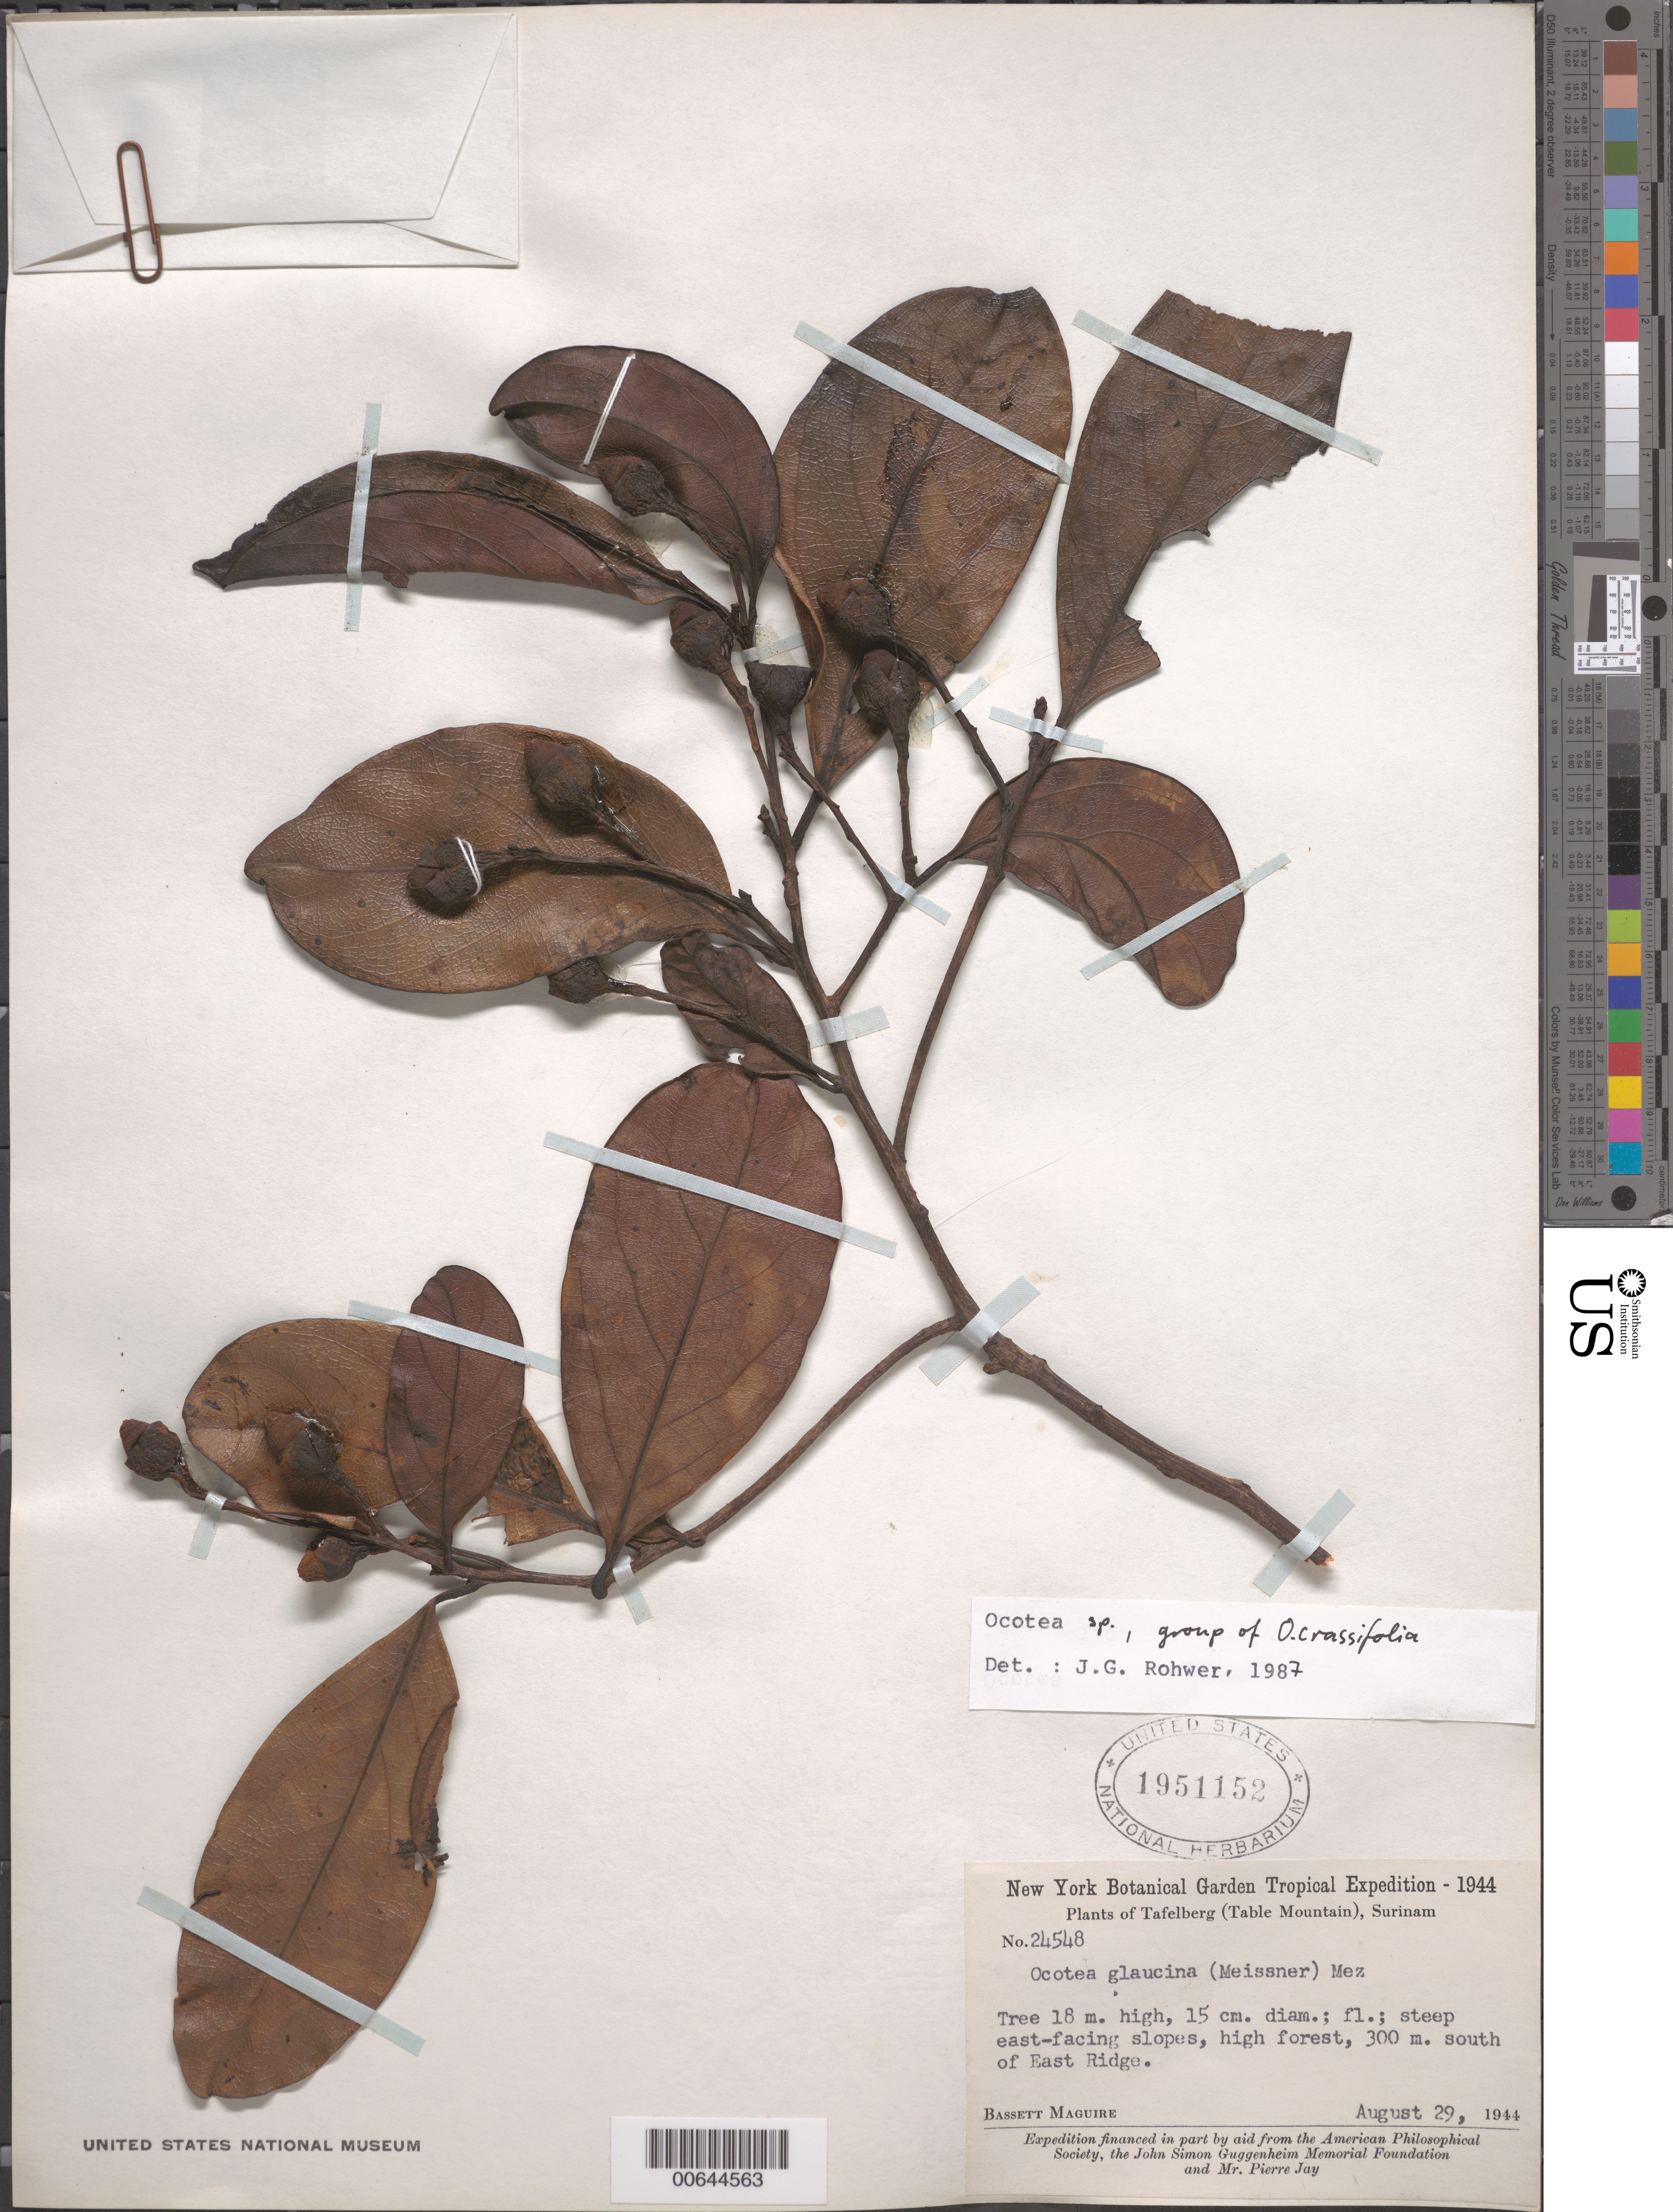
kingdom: Plantae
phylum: Tracheophyta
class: Magnoliopsida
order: Laurales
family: Lauraceae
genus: Ocotea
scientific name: Ocotea crassifolia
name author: (Nees) Mez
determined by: Rohwer, J. G.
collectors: B. Maguire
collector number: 24548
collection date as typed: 29-Aug-44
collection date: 1944-08-29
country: Suriname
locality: Tafelberg (Table Mountain), East Ridge, 300 m S of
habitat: Steep, east-facing slopes, high forest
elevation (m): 300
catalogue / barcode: US 1951152